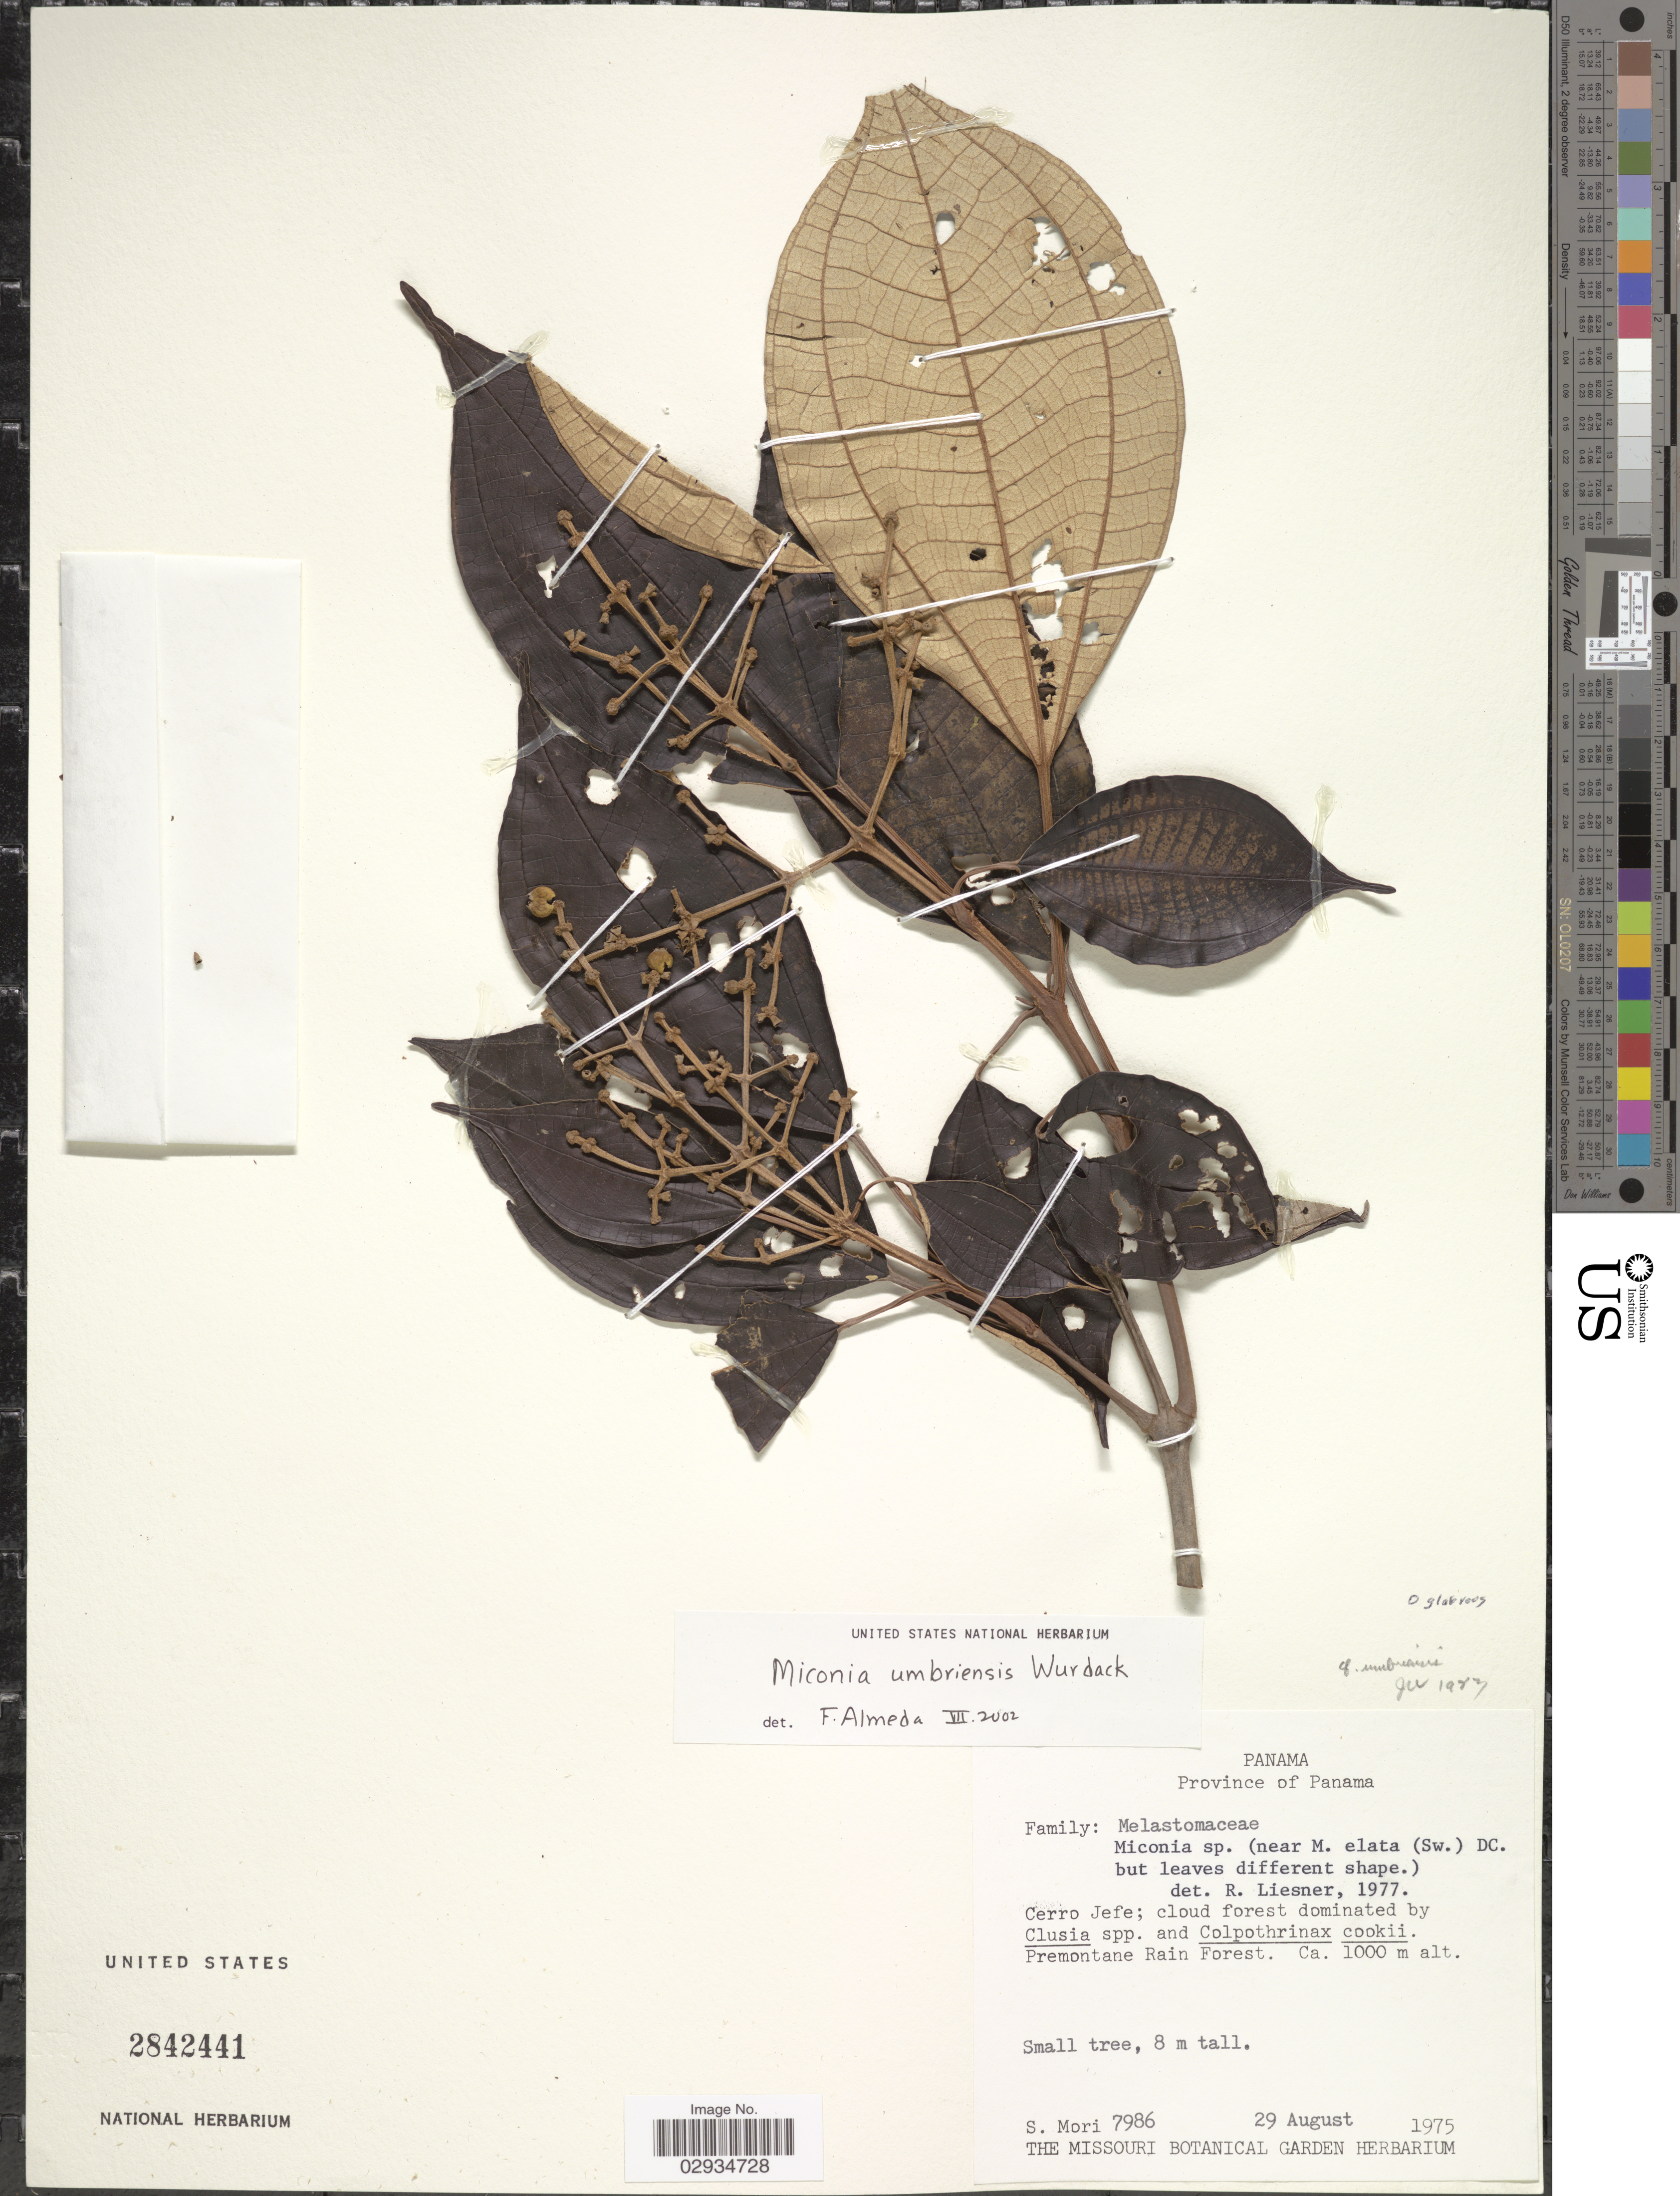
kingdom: Plantae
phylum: Tracheophyta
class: Magnoliopsida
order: Myrtales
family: Melastomataceae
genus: Miconia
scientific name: Miconia umbriensis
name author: Wurdack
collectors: S. Mori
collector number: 7986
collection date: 1975-08-29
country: Panama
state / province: Panamá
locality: Cerro Jefe.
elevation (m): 1000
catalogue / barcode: US 2842441